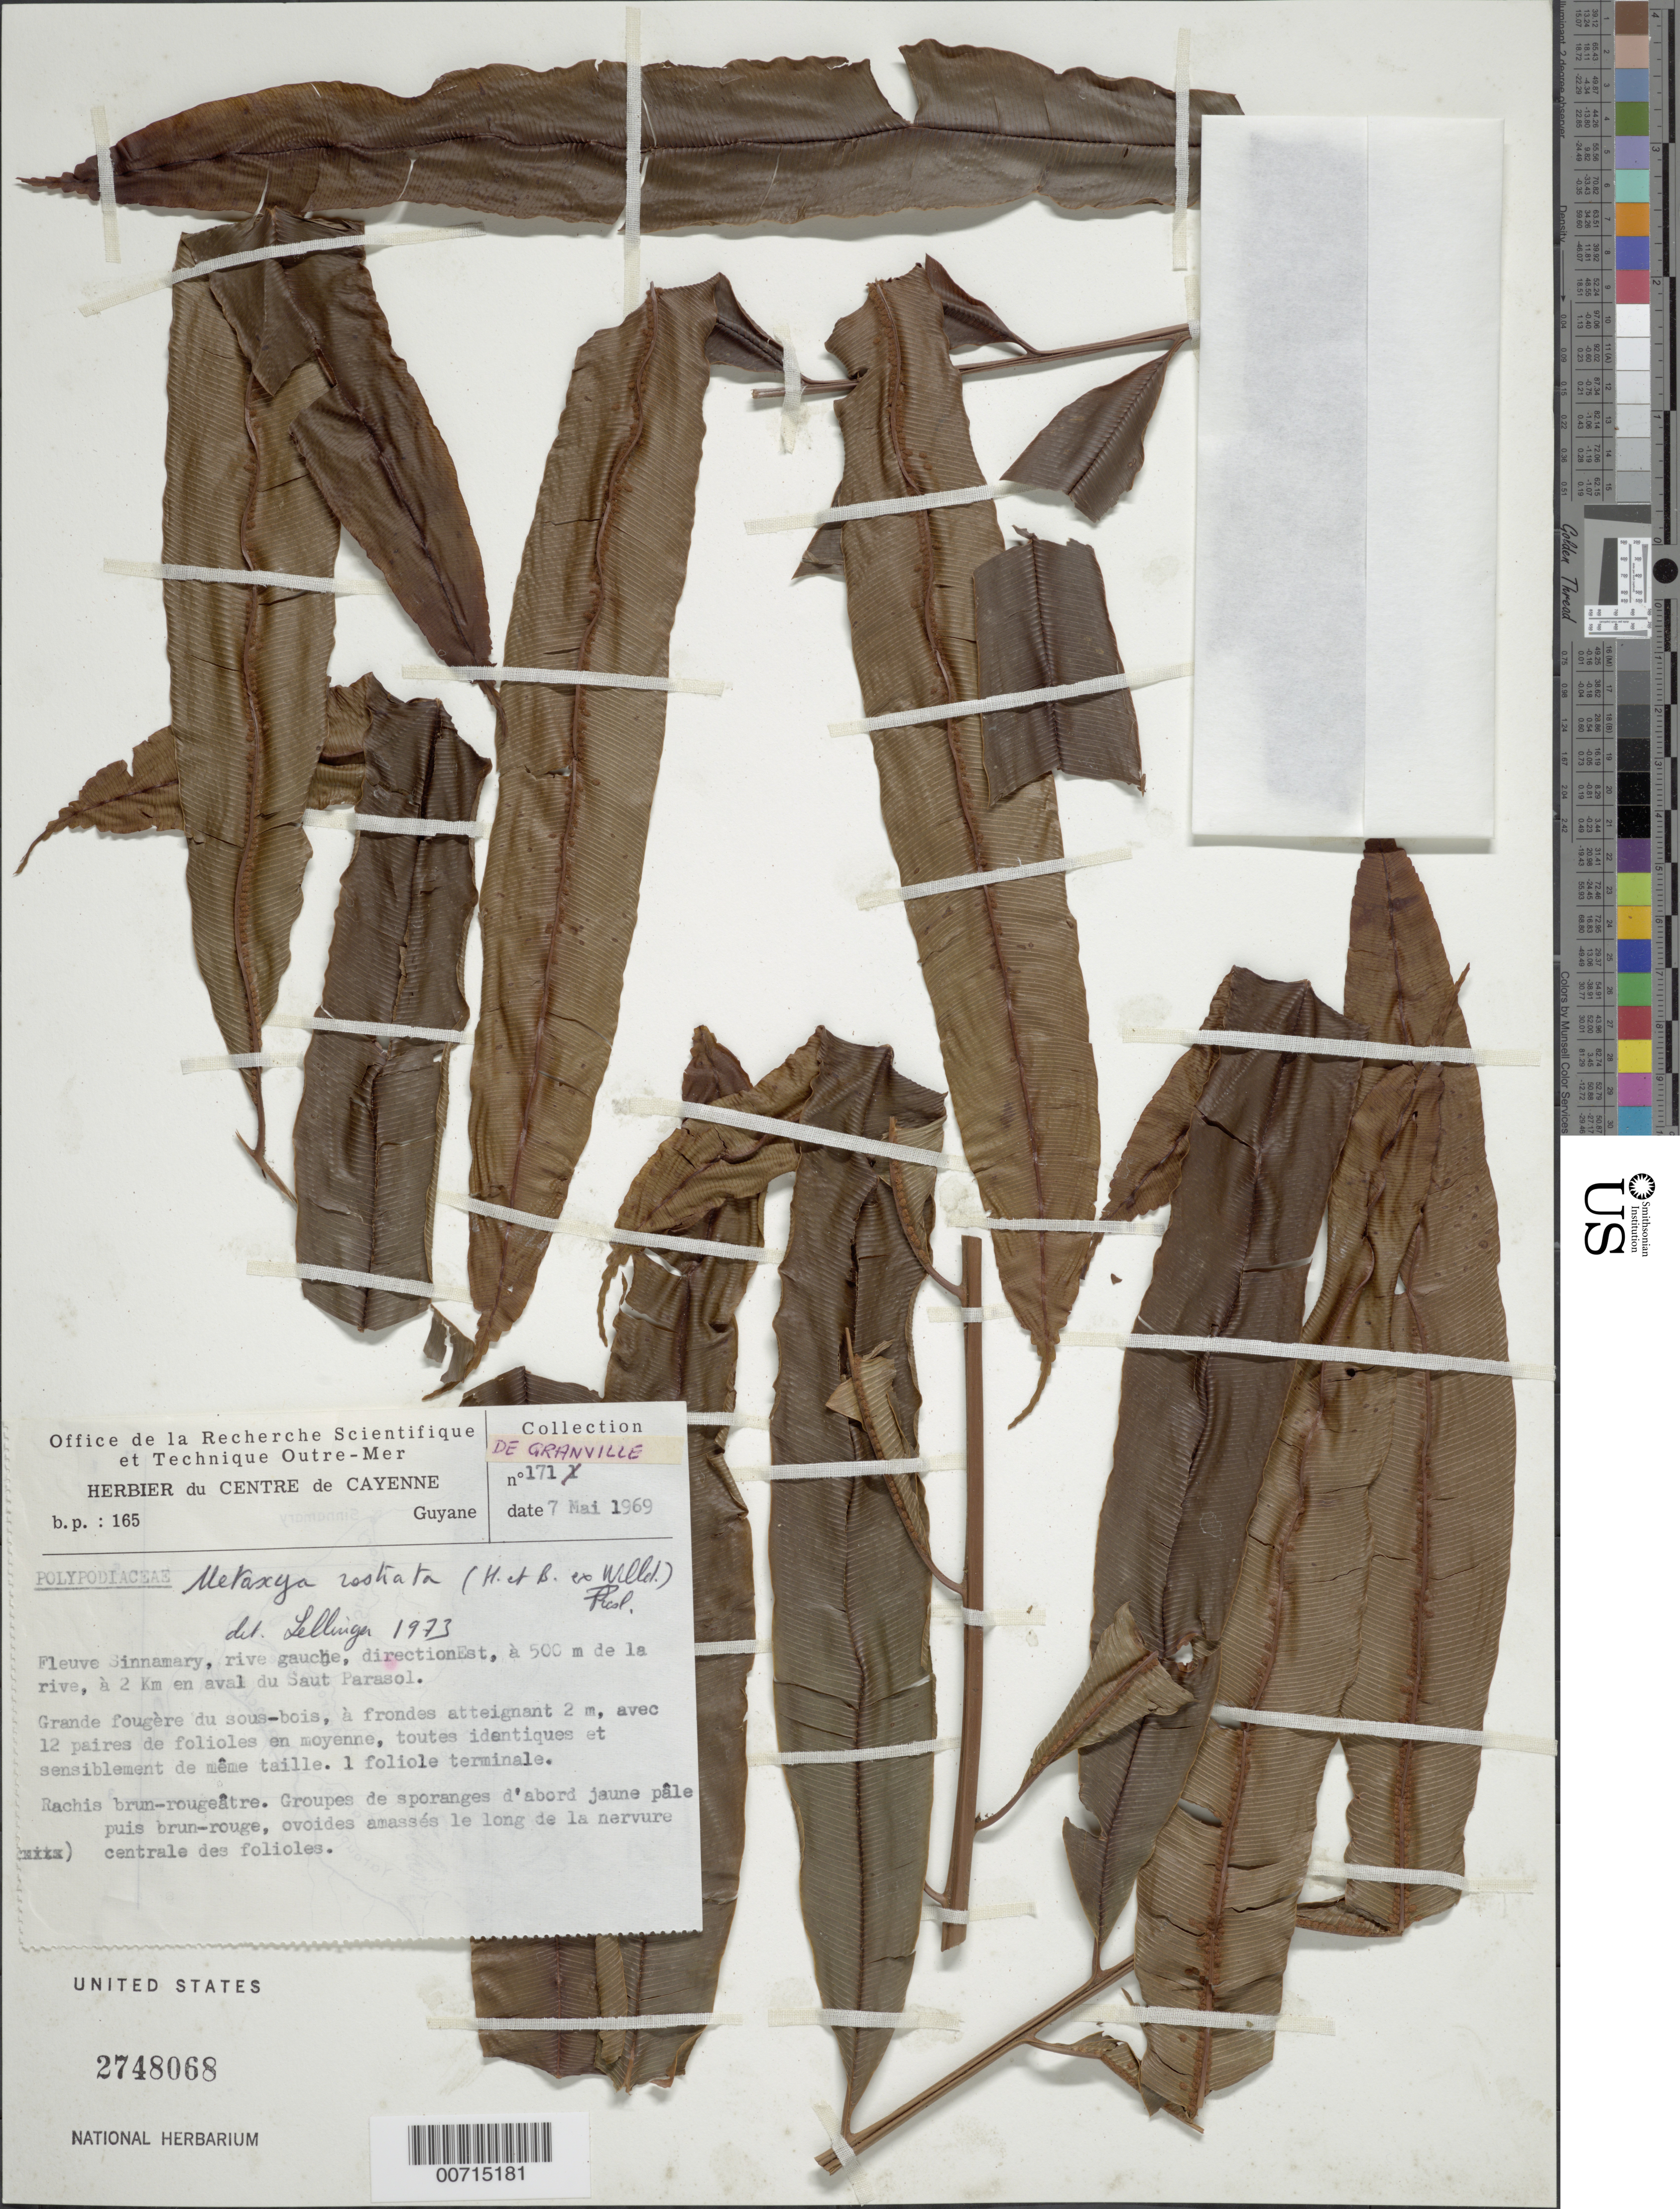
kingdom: Plantae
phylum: Tracheophyta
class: Polypodiopsida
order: Cyatheales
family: Metaxyaceae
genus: Metaxya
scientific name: Metaxya rostrata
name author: (Kunth) C. Presl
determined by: Lellinger, David B., (BOT), Smithsonian Institution - National Museum of Natural History (UNITED STATES)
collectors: J.-J. de Granville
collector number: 171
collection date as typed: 7-May-69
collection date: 1969-05-07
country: French Guiana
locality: Fleuve Sinnamary, 2 km from Saut Parasol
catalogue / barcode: US 2748068